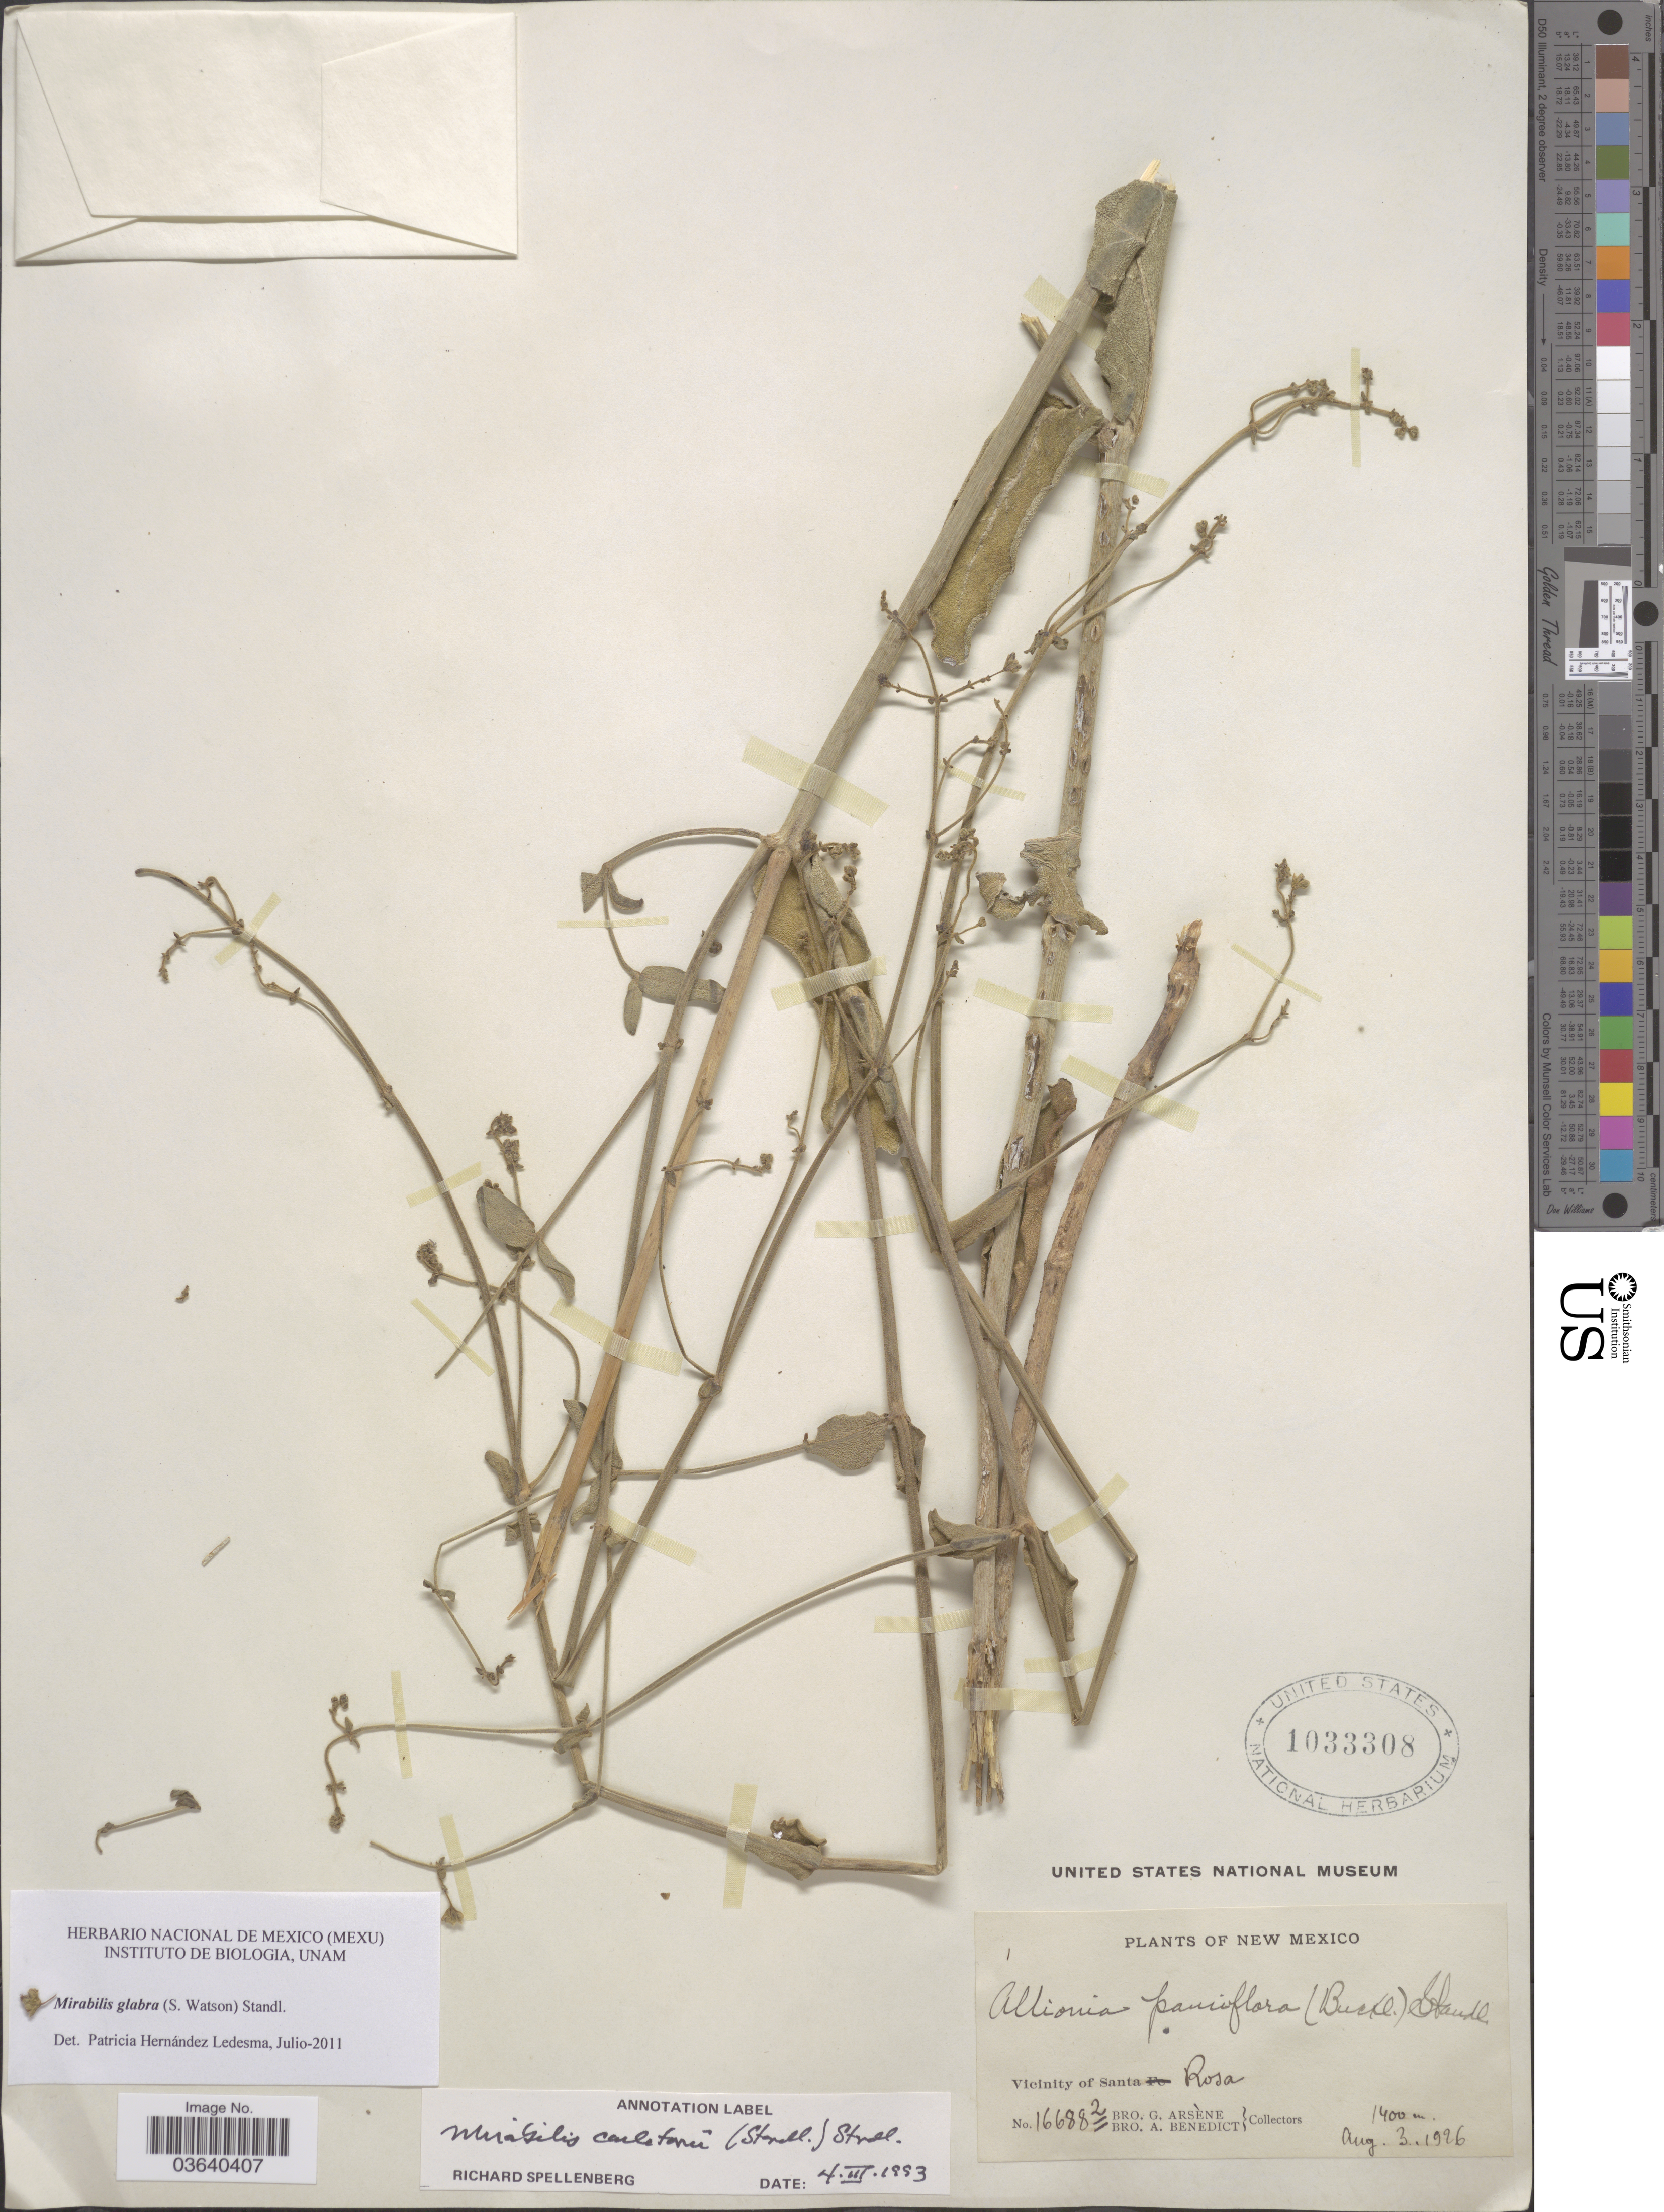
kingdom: Plantae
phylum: Tracheophyta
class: Magnoliopsida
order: Caryophyllales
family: Nyctaginaceae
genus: Mirabilis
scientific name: Mirabilis glabra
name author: (S. Watson) Standl.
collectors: Bro. G. Arsène & Bro. A. Benedict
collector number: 166882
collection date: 1926-08-03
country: United States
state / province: New Mexico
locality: Vicinity of Santa Rosa.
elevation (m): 1400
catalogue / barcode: US 1033308